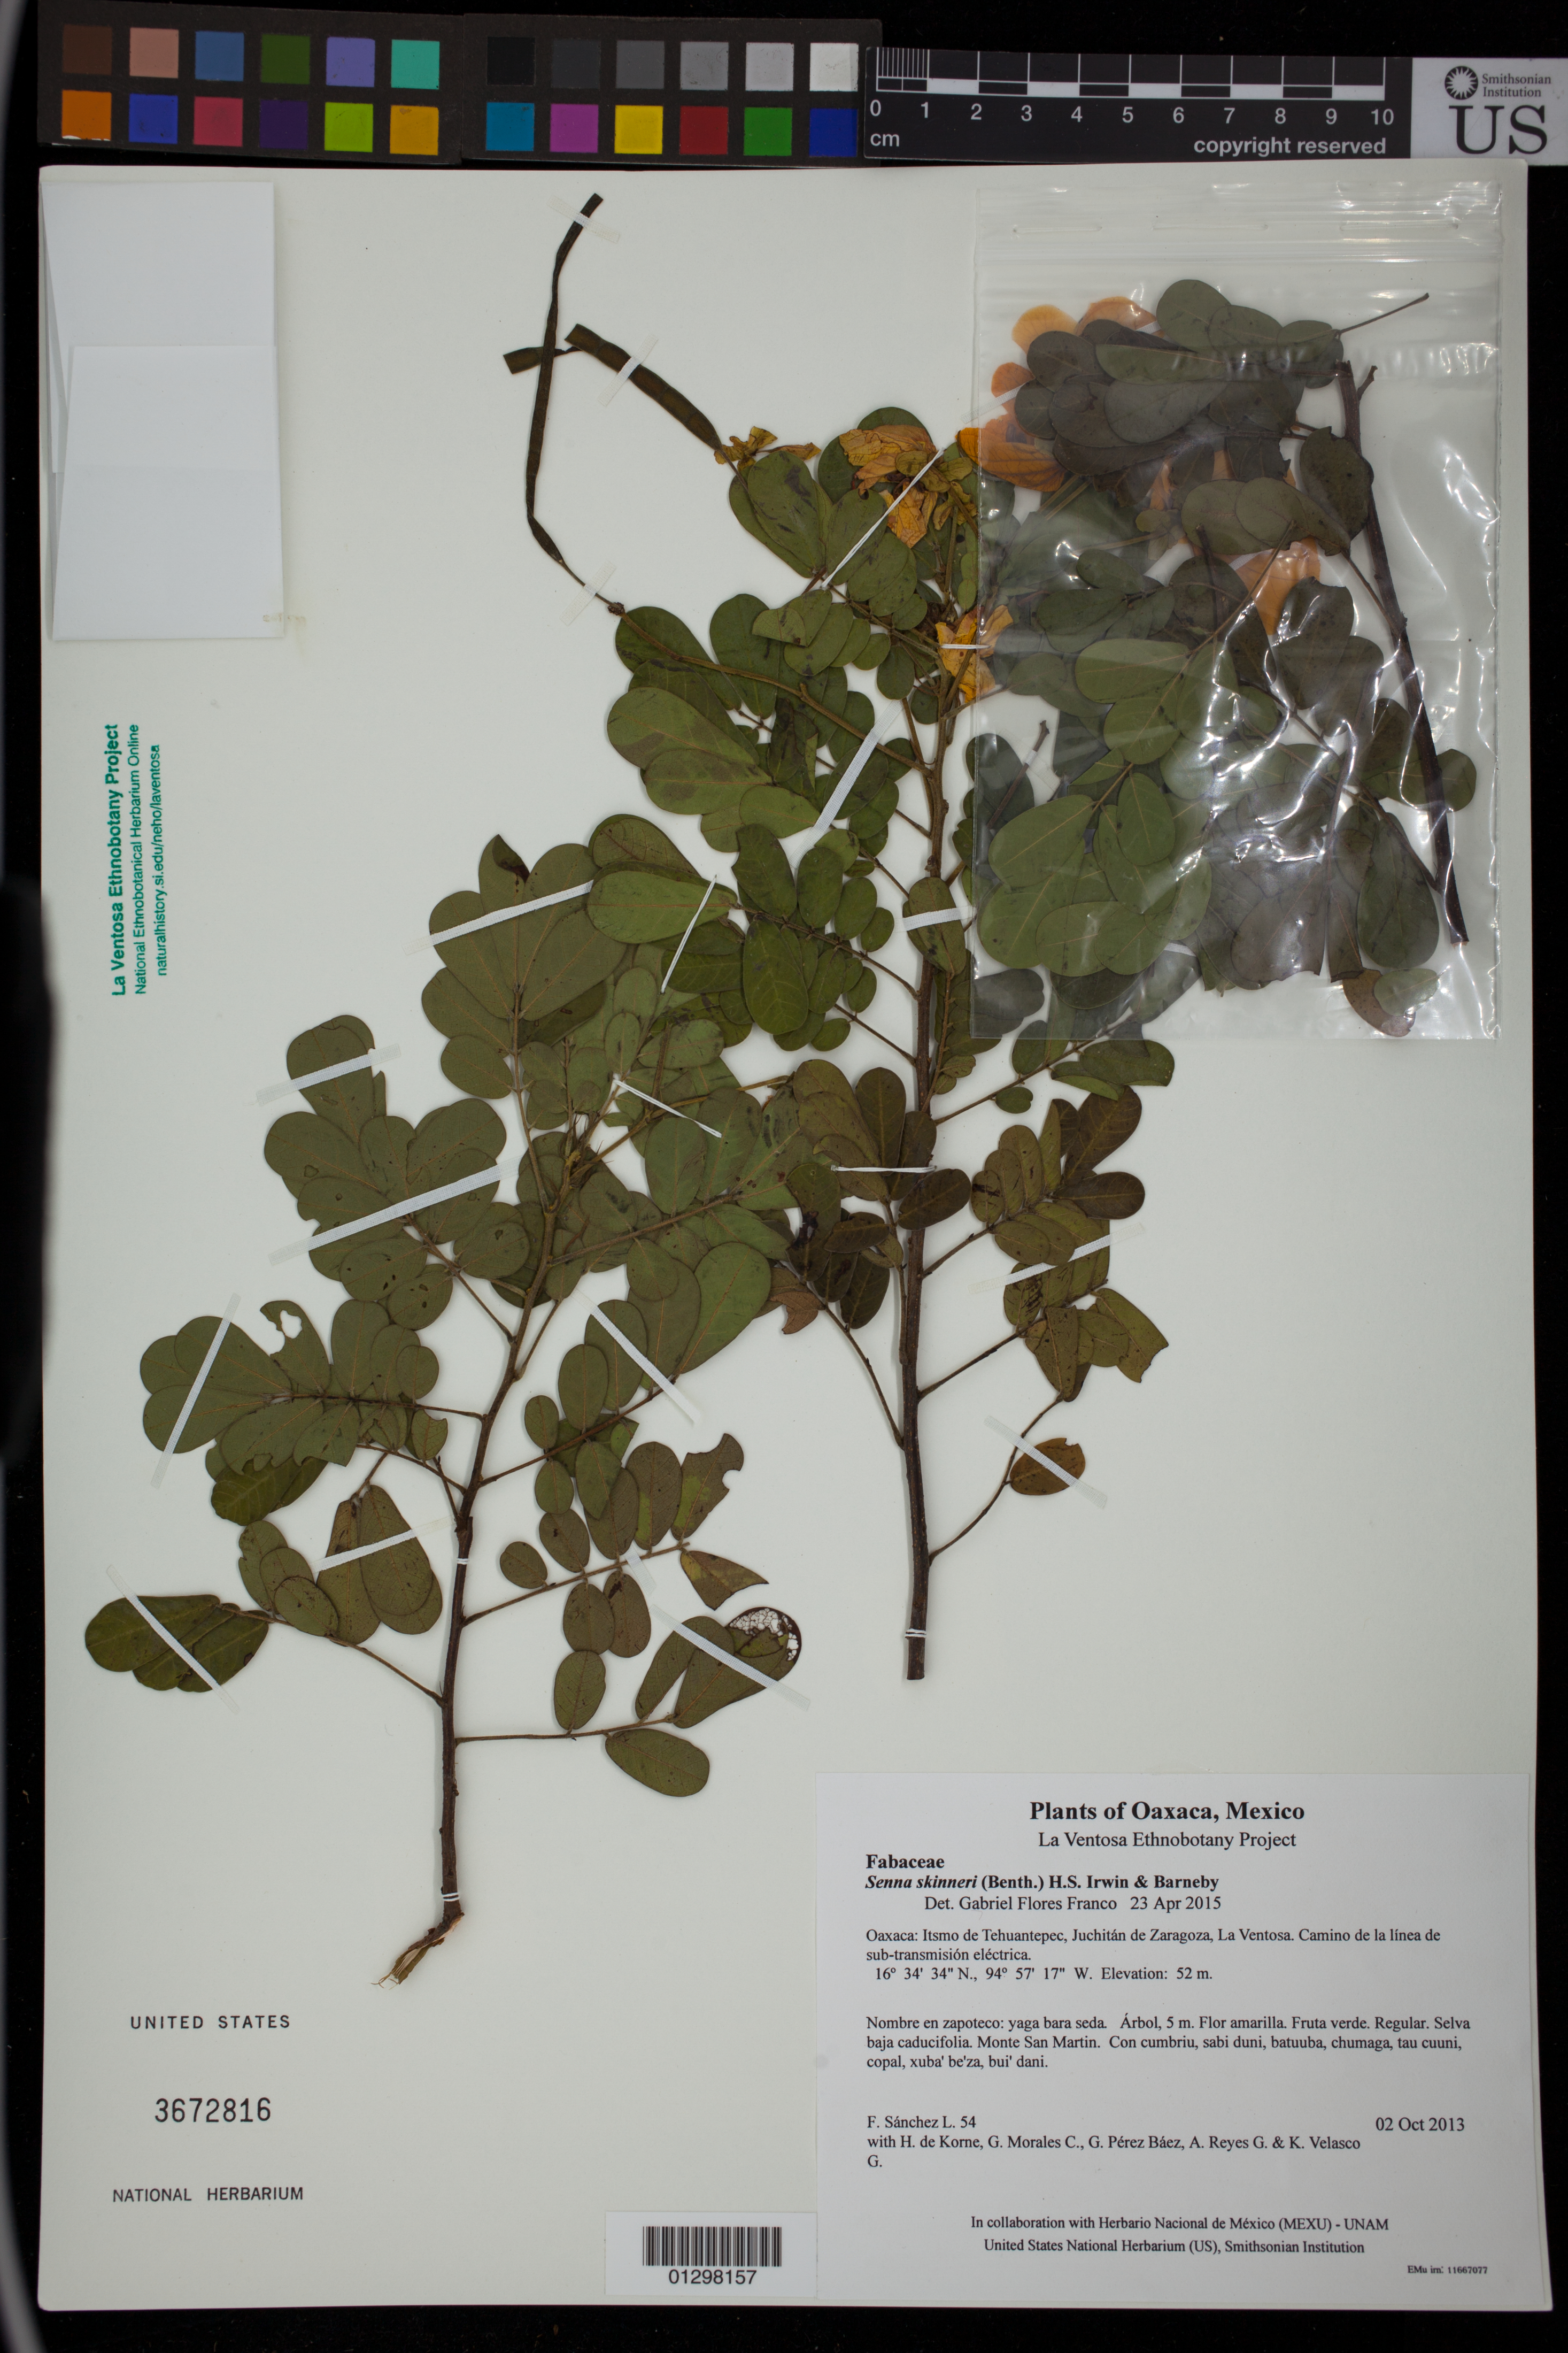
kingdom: Plantae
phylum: Tracheophyta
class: Magnoliopsida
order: Fabales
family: Fabaceae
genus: Senna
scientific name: Senna skinneri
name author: (Benth.) H.S. Irwin & Barneby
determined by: Flores Franco, G.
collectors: F. Sánchez L., H. de Korne, G. Morales C., G. Pérez Báez, A. Reyes G. & K. Velasco G.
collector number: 54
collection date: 2013-10-02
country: Mexico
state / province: Oaxaca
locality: Itsmo de Tehuantepec, Juchitán de Zaragoza, La Ventosa. Camino de la línea de sub-transmisión eléctrica.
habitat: Selva baja caducifolia. Monte San Martin.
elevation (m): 52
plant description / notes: JEBOT, MEXU, SERO, SIPI, US; Yaga. 5 m. Guie' naguchi. Cuaananaxhi naga'. Nuu.; ron-ron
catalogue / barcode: US 3672846